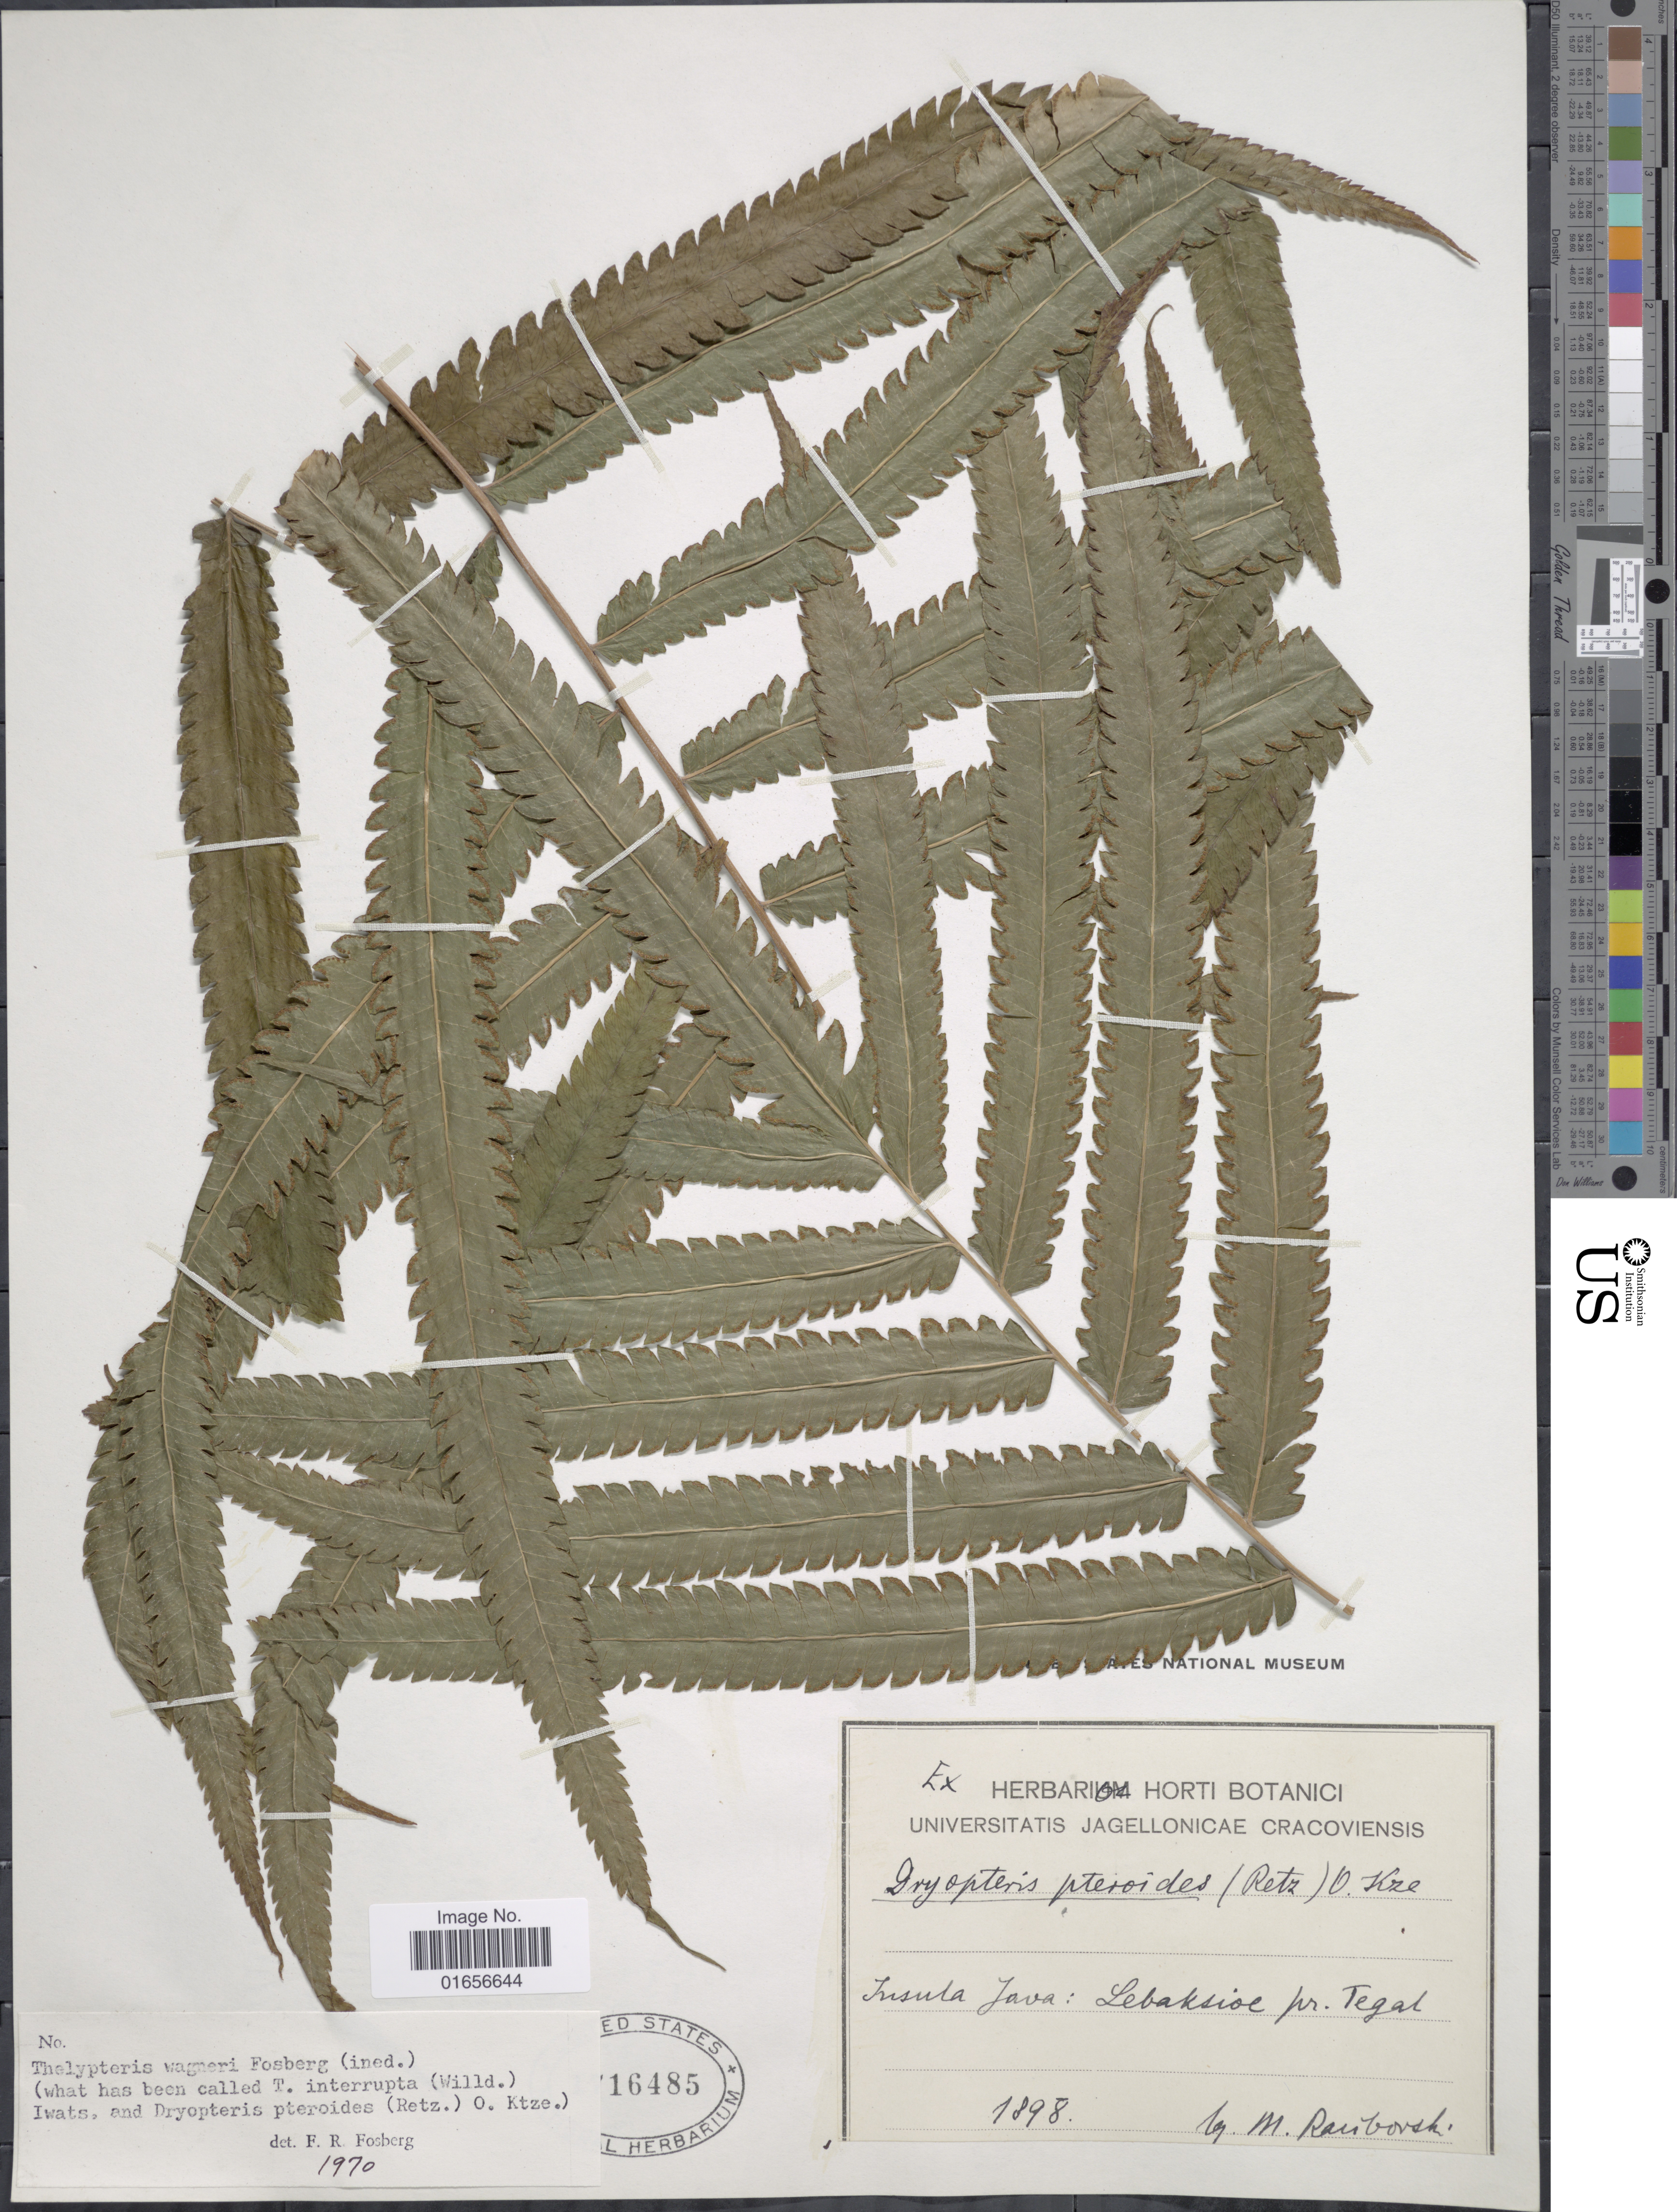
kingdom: Plantae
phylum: Tracheophyta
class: Polypodiopsida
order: Polypodiales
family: Thelypteridaceae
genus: Amphineuron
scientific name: Amphineuron terminans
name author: (J. Sm. ex Hook.) Holttum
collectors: M. Raciborski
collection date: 1898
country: Indonesia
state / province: Java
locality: Insula Java: Lebaksioe pr. Tegal [interpreted]